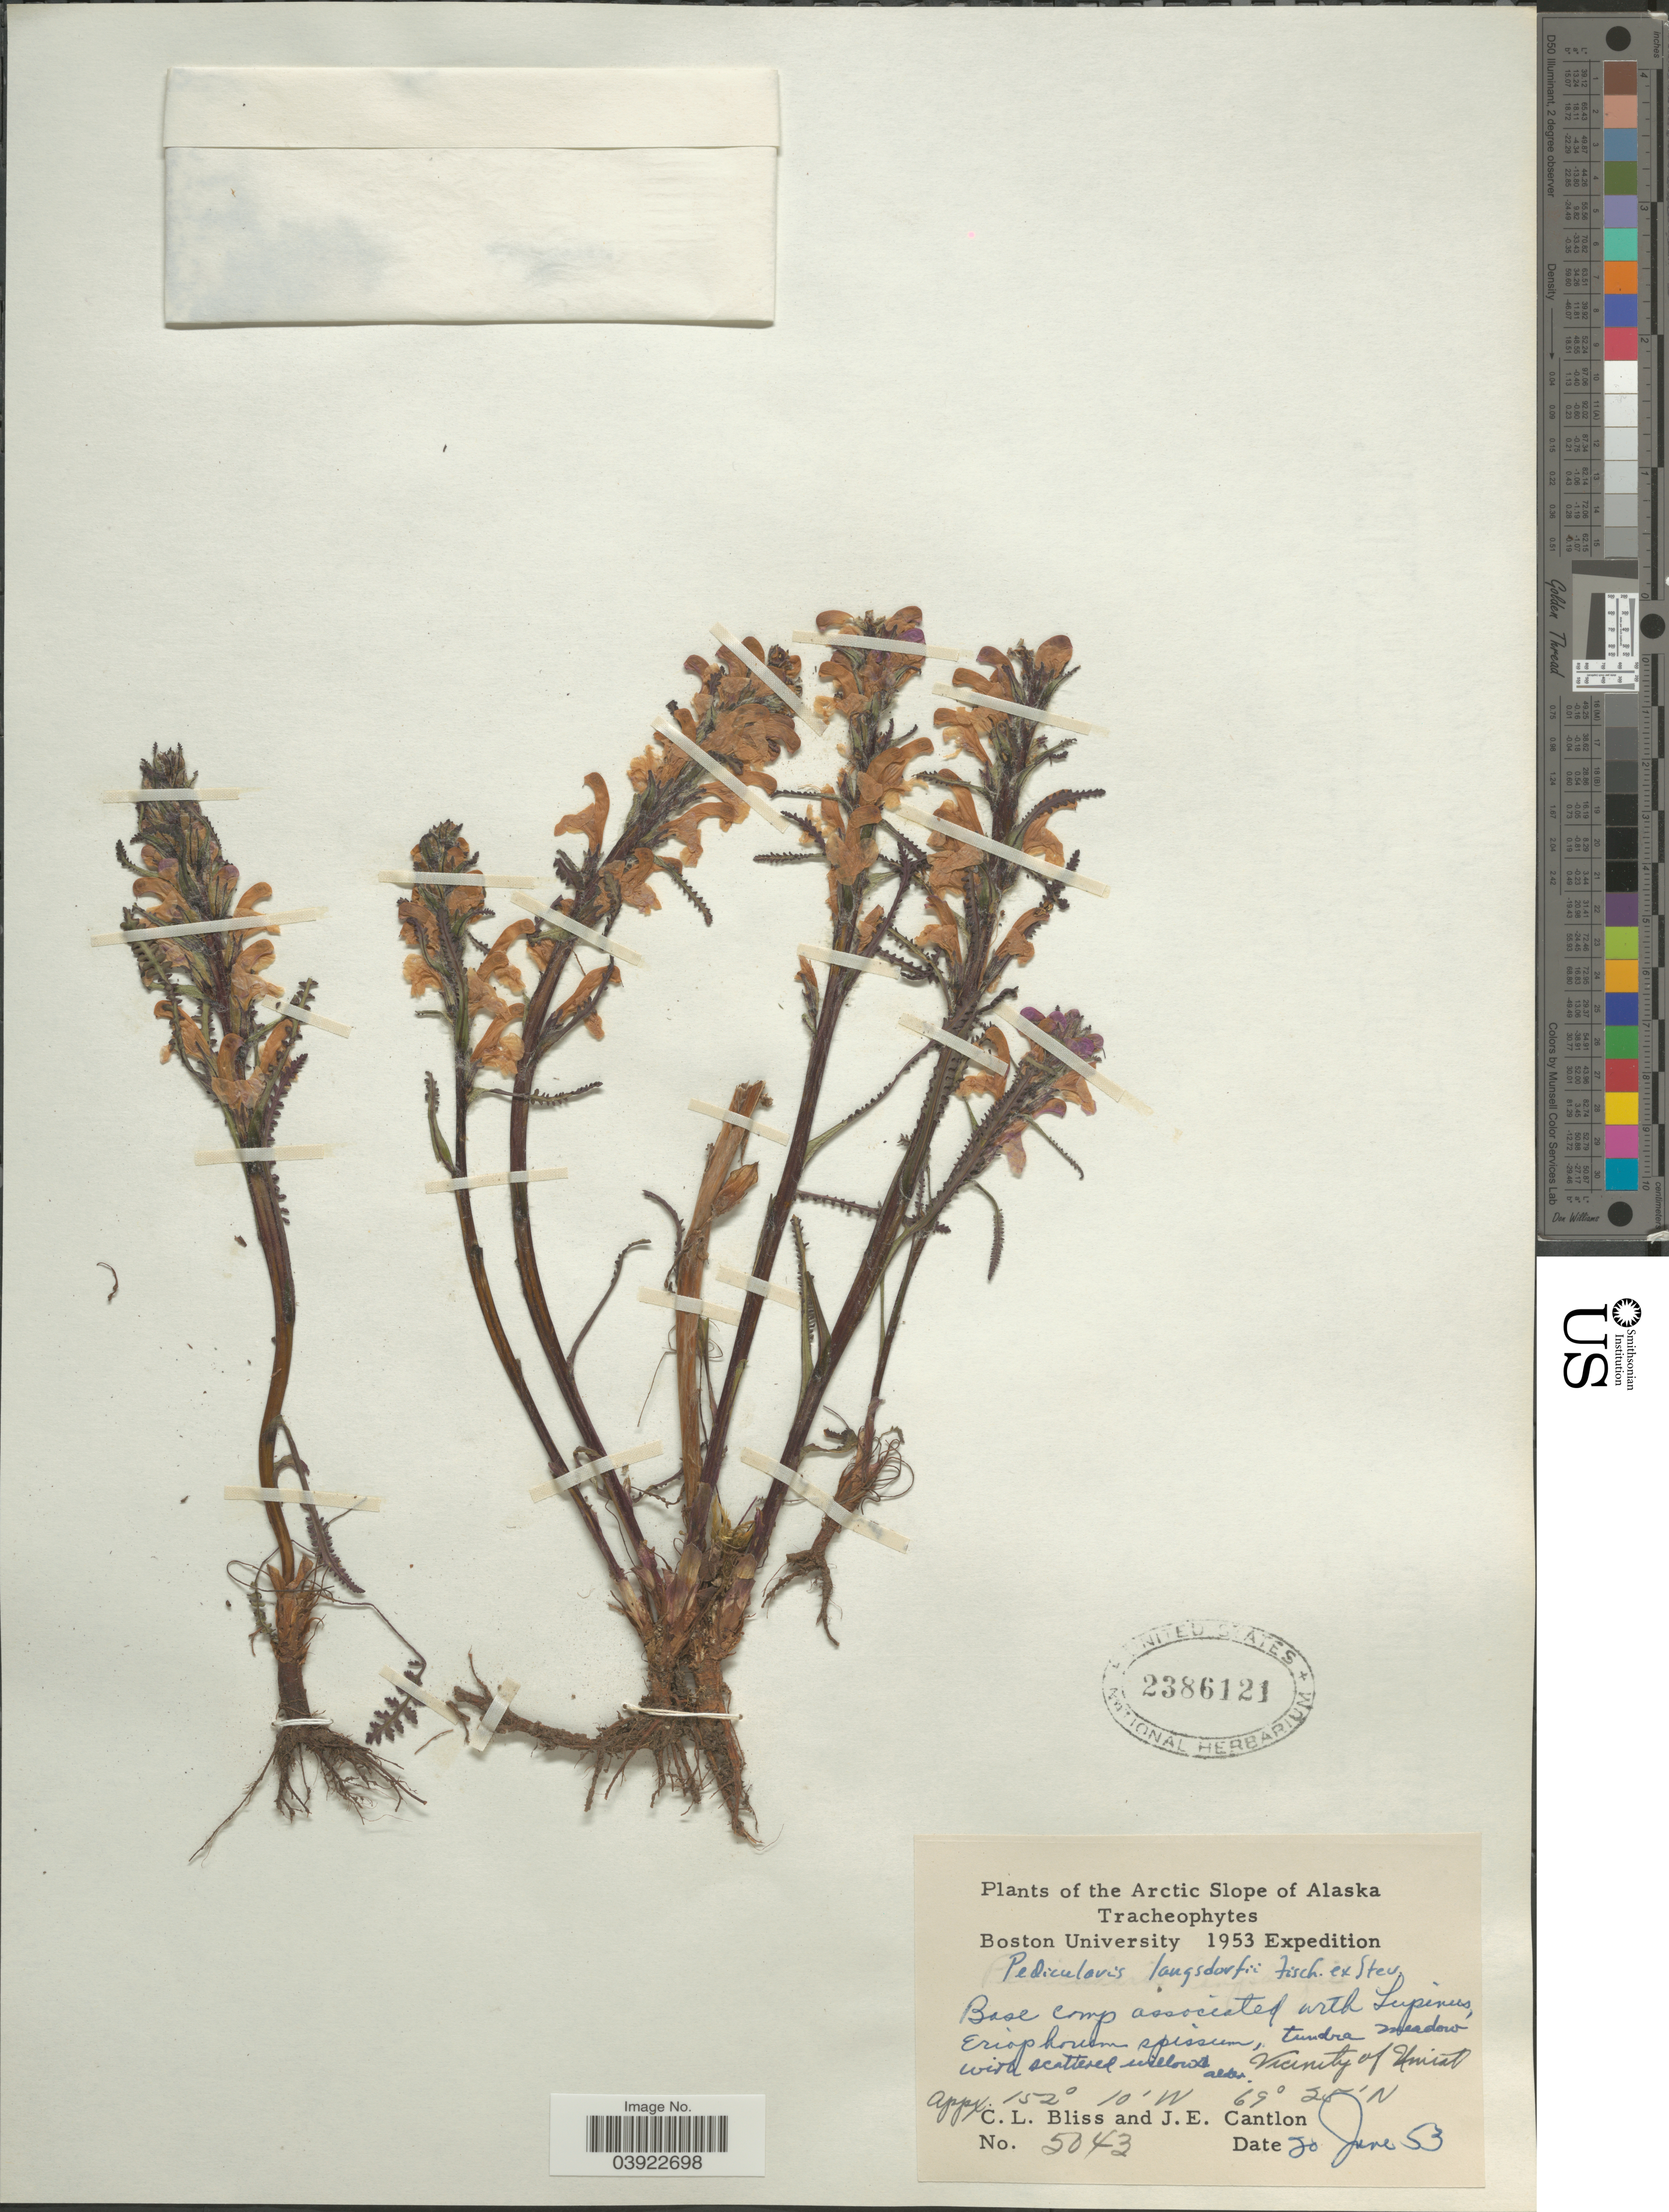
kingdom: Plantae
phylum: Tracheophyta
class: Magnoliopsida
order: Lamiales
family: Orobanchaceae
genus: Pedicularis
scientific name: Pedicularis langsdorffii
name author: Fisch. ex Steven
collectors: C. Bliss & J. Cantlon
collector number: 5043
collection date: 1953-06-20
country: United States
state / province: Alaska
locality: Arctic Slope of Alaska. Vicinity of Umiat.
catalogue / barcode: US 2386121